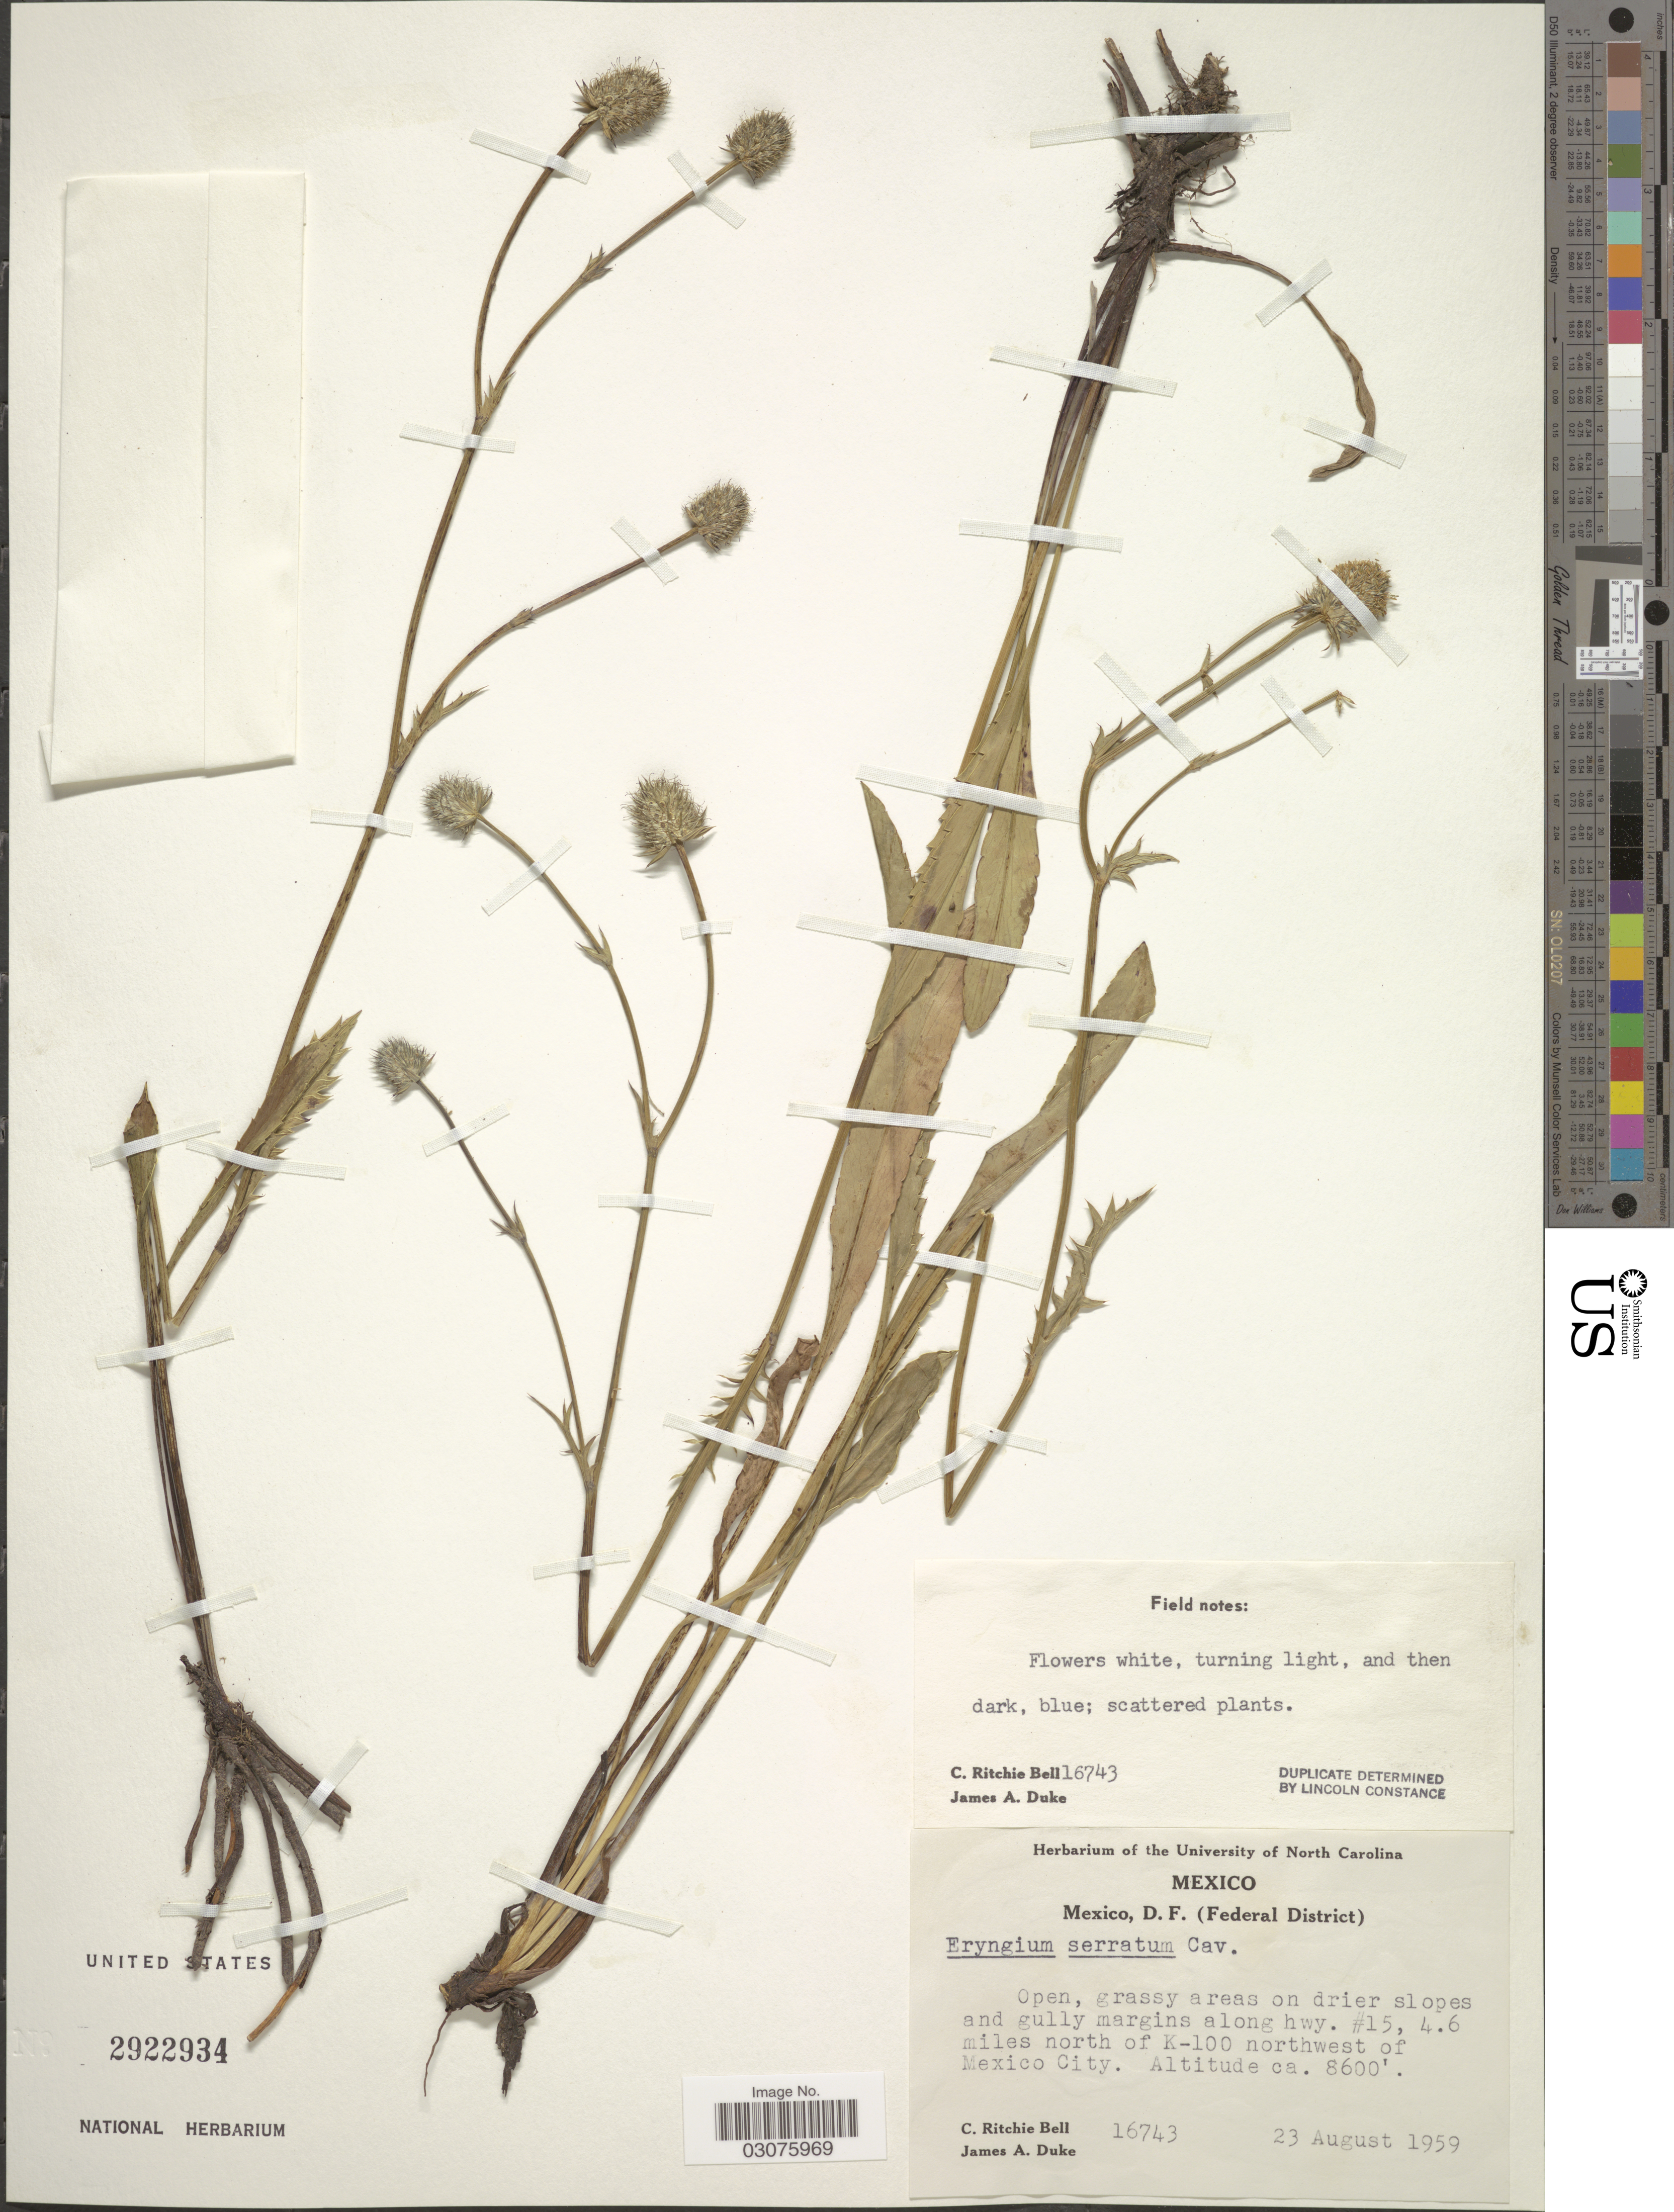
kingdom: Plantae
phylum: Tracheophyta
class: Magnoliopsida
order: Apiales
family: Apiaceae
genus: Eryngium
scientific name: Eryngium serratum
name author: Cav.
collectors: C. R. Bell & J. A. Duke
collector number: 16743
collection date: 1959-08-23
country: Mexico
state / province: Distrito Federal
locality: Open, grassy areas on drier slopes and gully margins along hwy. #15, 4.6 miles north of K-100 northwest of Mexico City.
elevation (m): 2621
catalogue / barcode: US 2922934